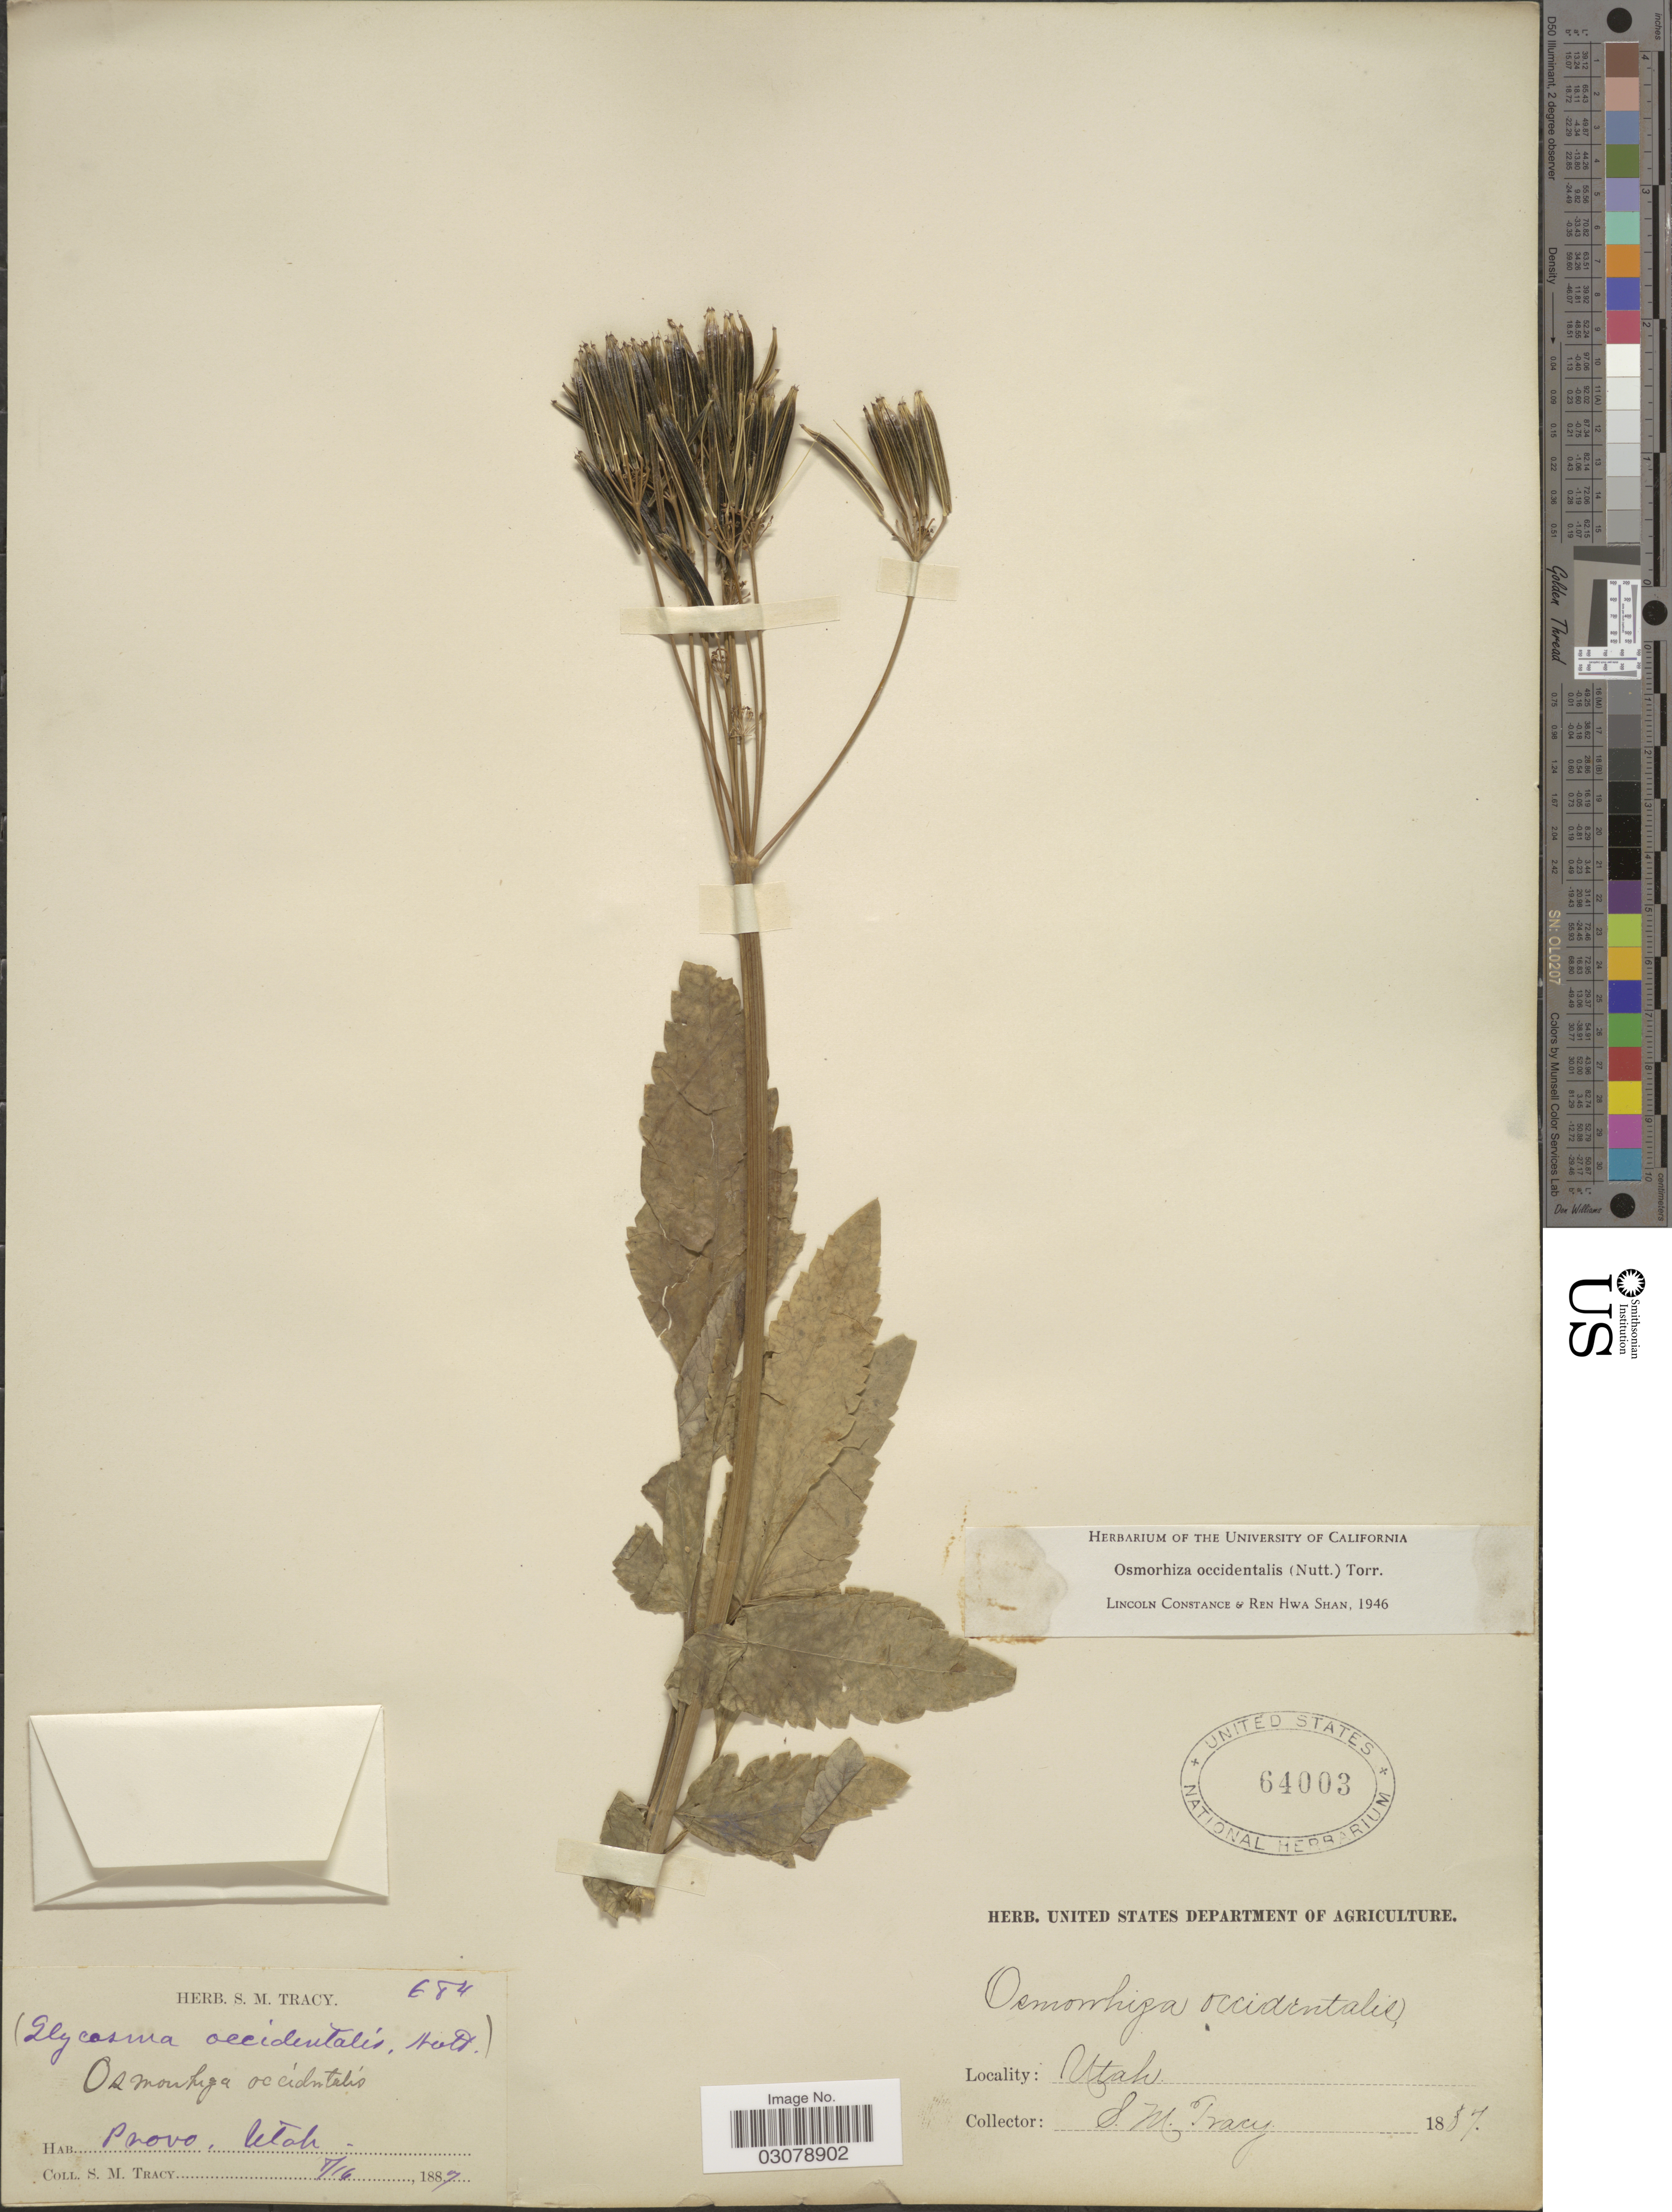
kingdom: Plantae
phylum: Tracheophyta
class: Magnoliopsida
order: Apiales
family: Apiaceae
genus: Osmorhiza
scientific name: Osmorhiza occidentalis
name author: (Nutt.) Torr.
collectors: S. M. Tracy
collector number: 184*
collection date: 1887-08-16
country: United States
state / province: Utah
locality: Provo, Utah.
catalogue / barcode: US 64003